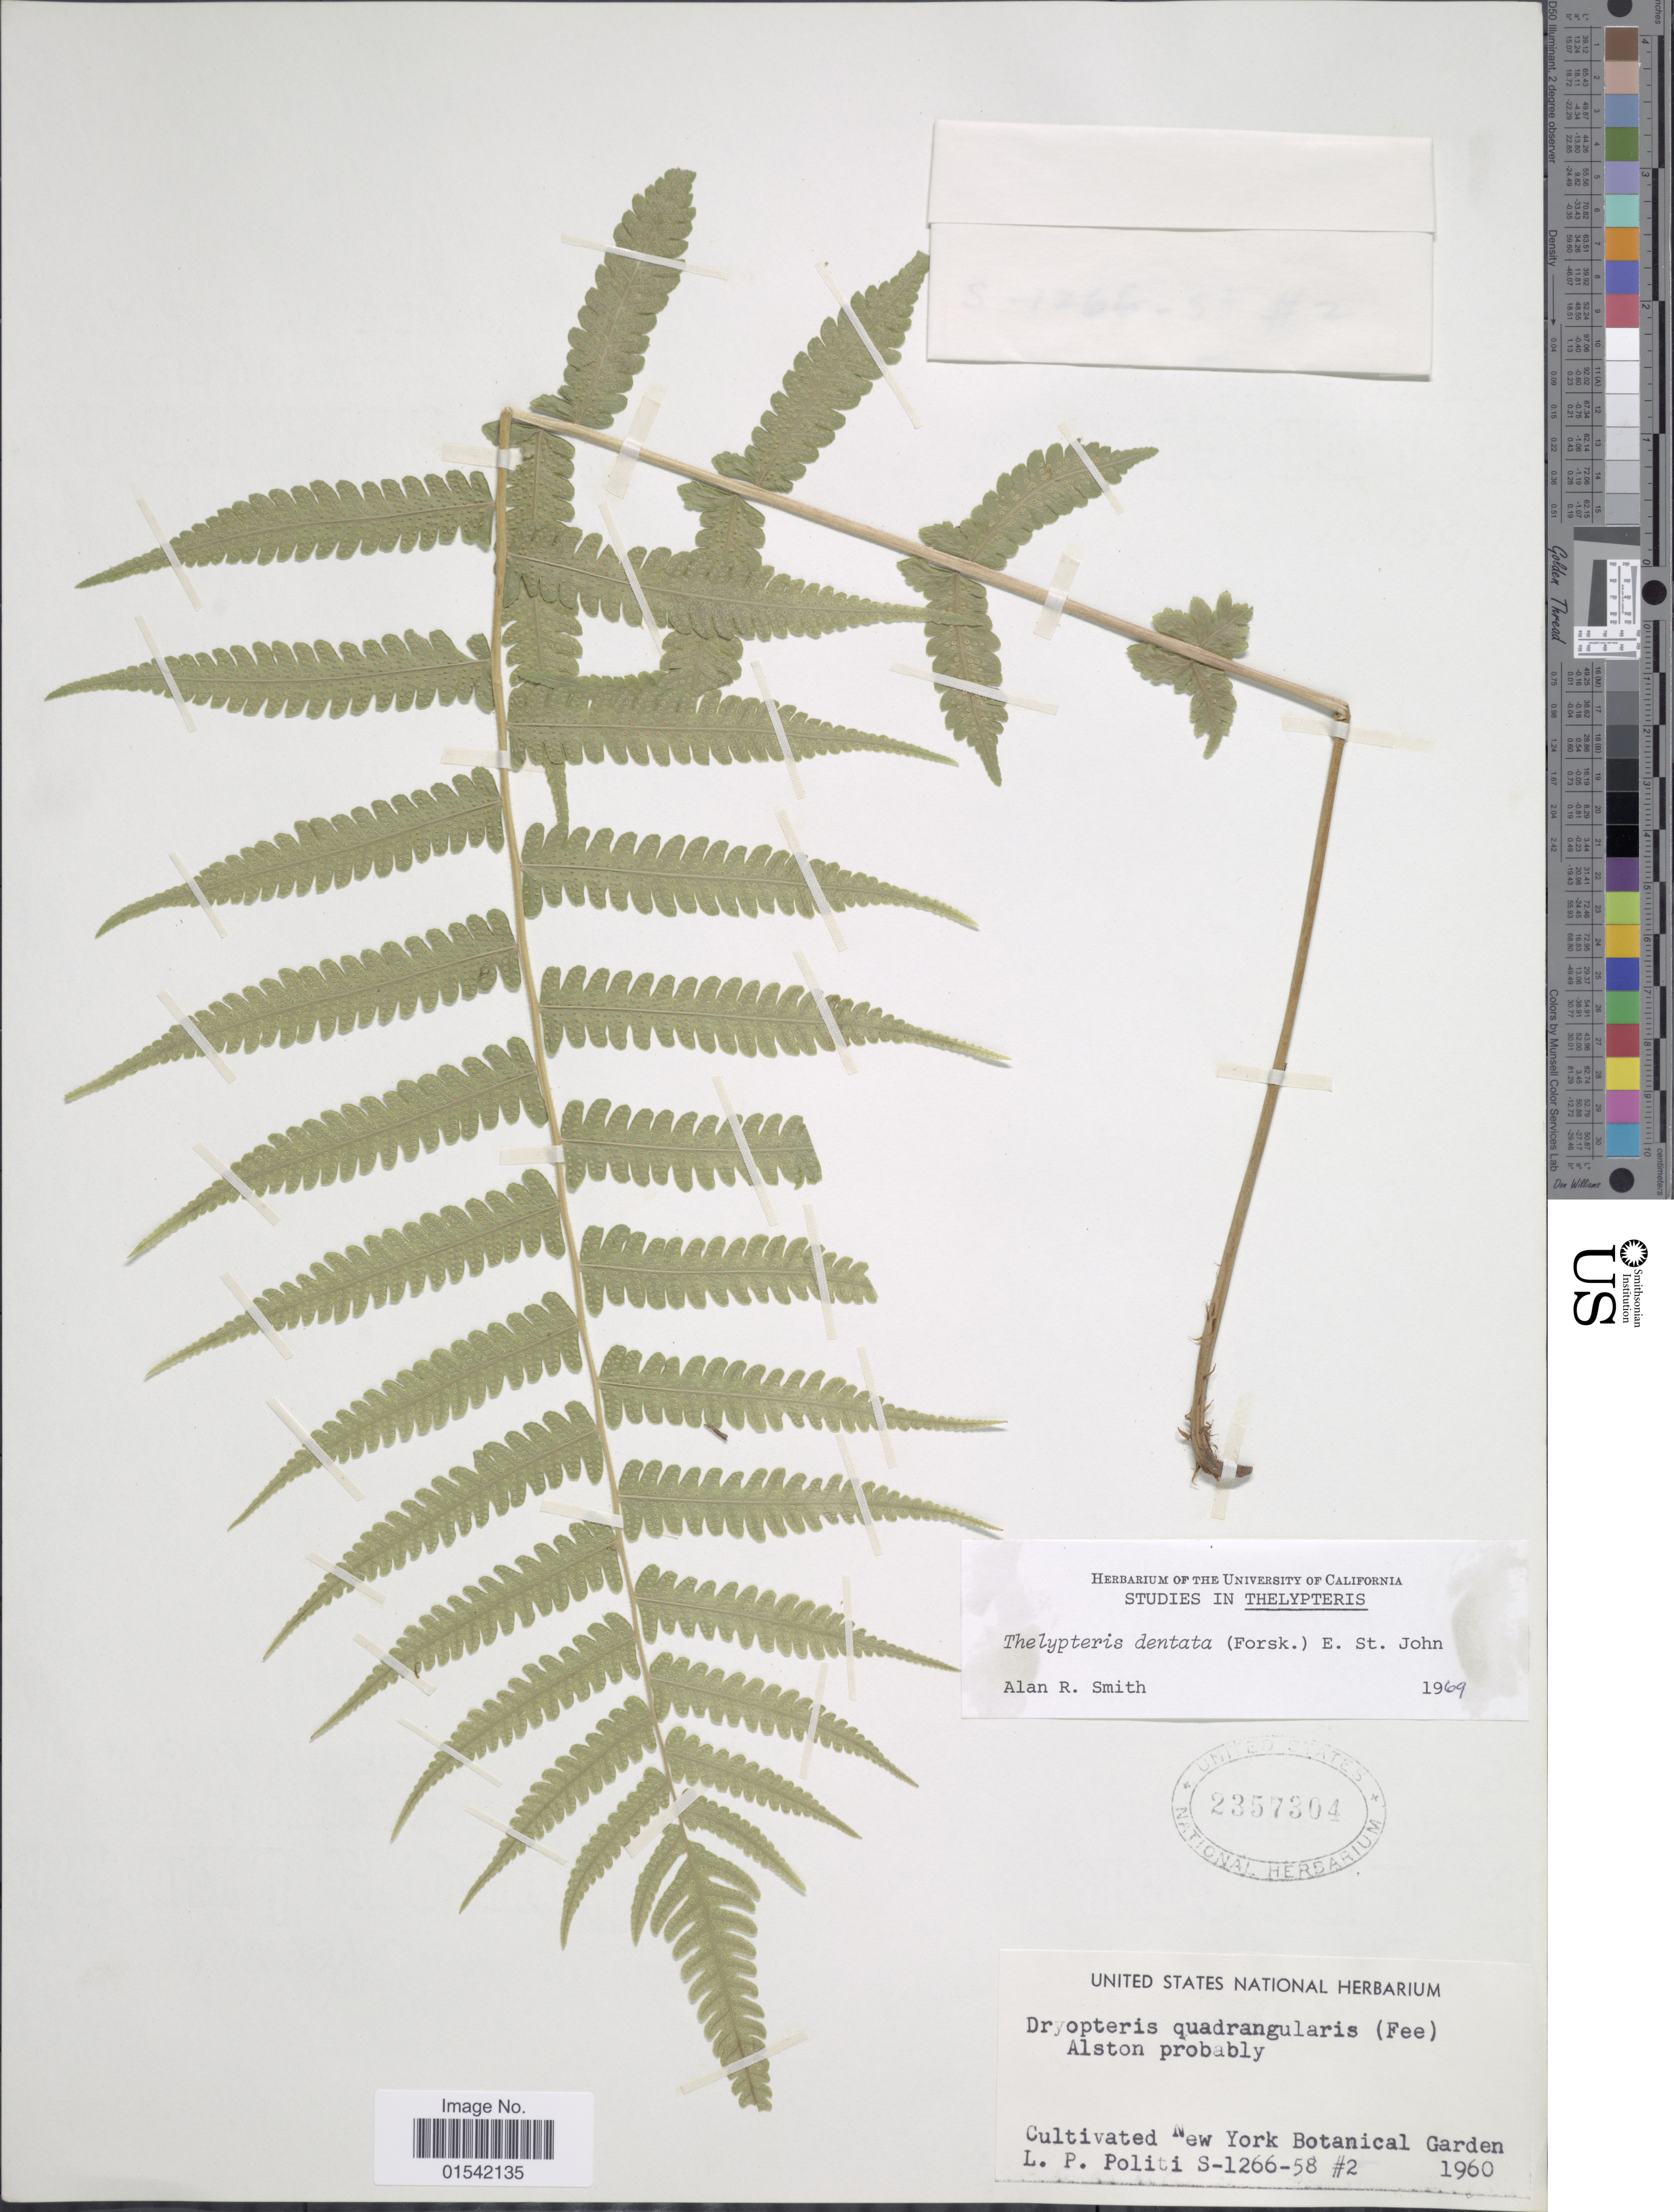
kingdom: Plantae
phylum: Tracheophyta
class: Polypodiopsida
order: Polypodiales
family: Thelypteridaceae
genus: Cyclosorus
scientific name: Cyclosorus dentatus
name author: (Forssk.) Ching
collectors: L. Politi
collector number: S-1266-58 #2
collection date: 1960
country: United States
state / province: New York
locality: Cultivated New York Botanical Garden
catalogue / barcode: US 2357304